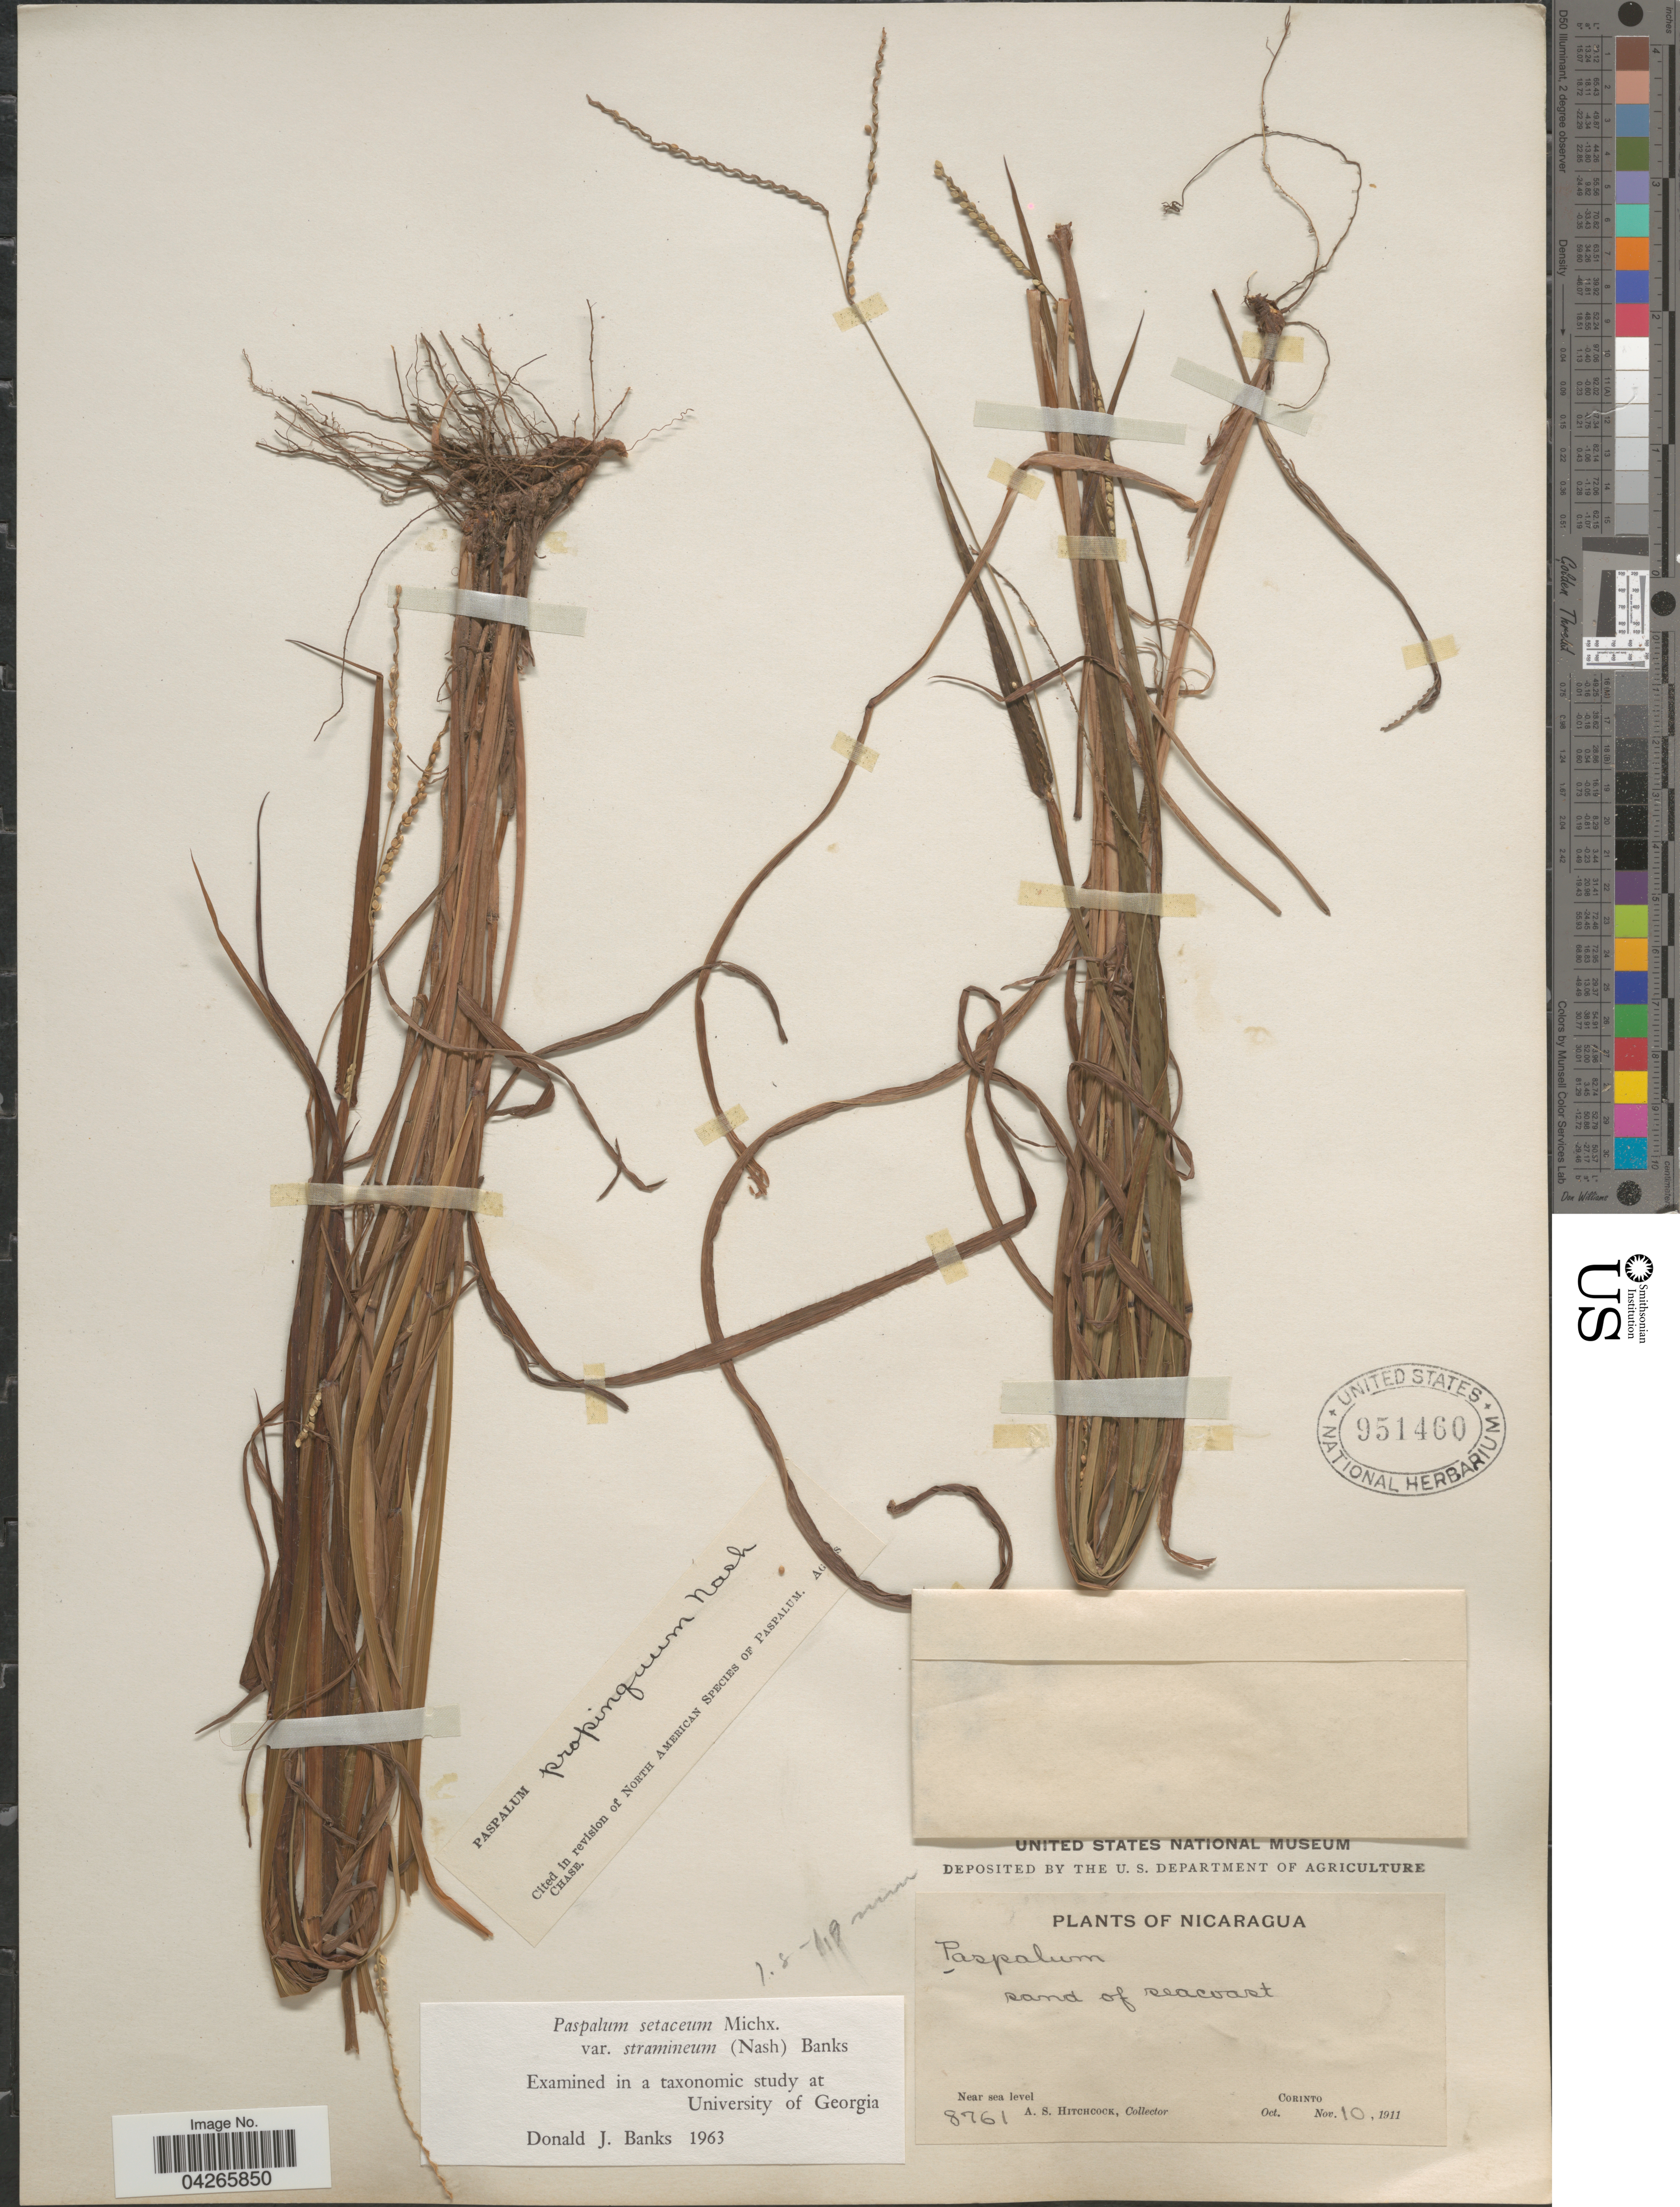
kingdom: Plantae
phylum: Tracheophyta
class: Liliopsida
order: Poales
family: Poaceae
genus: Paspalum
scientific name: Paspalum setaceum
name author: Michx.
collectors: A. S. Hitchcock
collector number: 8761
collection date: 1911-11-10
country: Nicaragua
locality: Corinto.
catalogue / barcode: US 951460